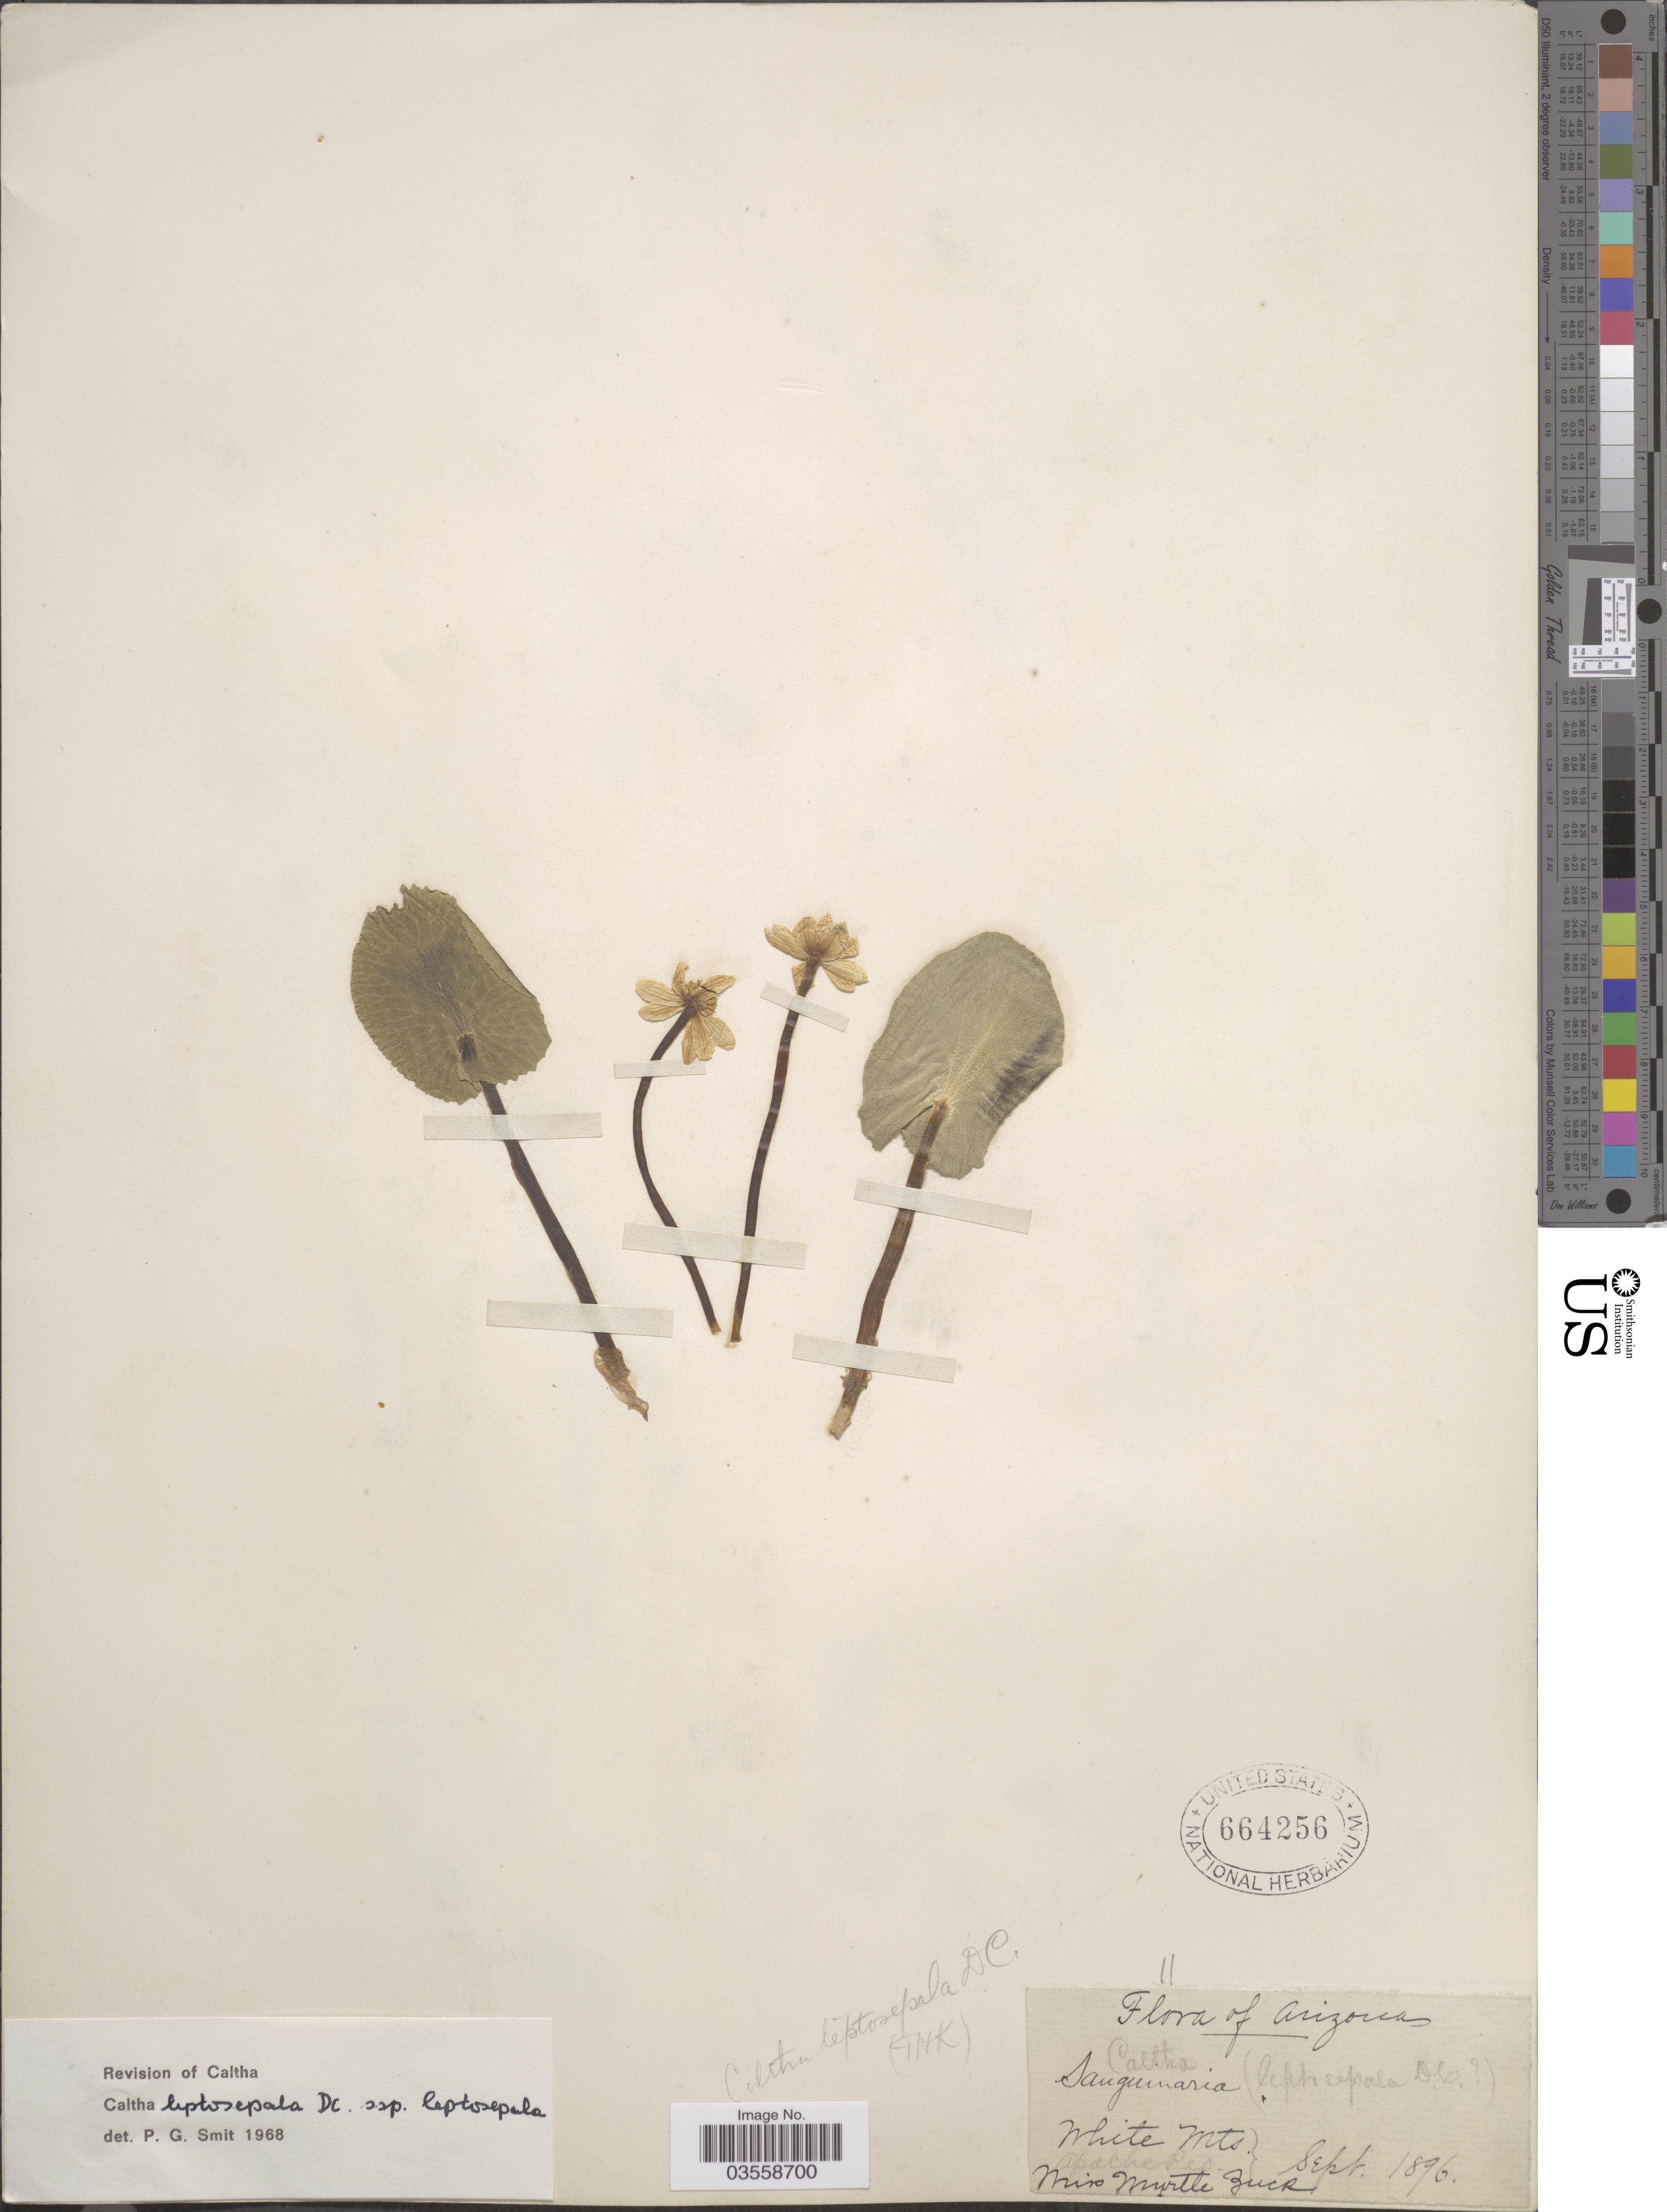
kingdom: Plantae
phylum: Tracheophyta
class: Magnoliopsida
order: Ranunculales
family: Ranunculaceae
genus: Caltha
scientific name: Caltha leptosepala subsp. leptosepala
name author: DC.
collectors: M. Zuck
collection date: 1896-09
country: United States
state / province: Arizona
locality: White Mts,. Apache Res.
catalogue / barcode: US 664256